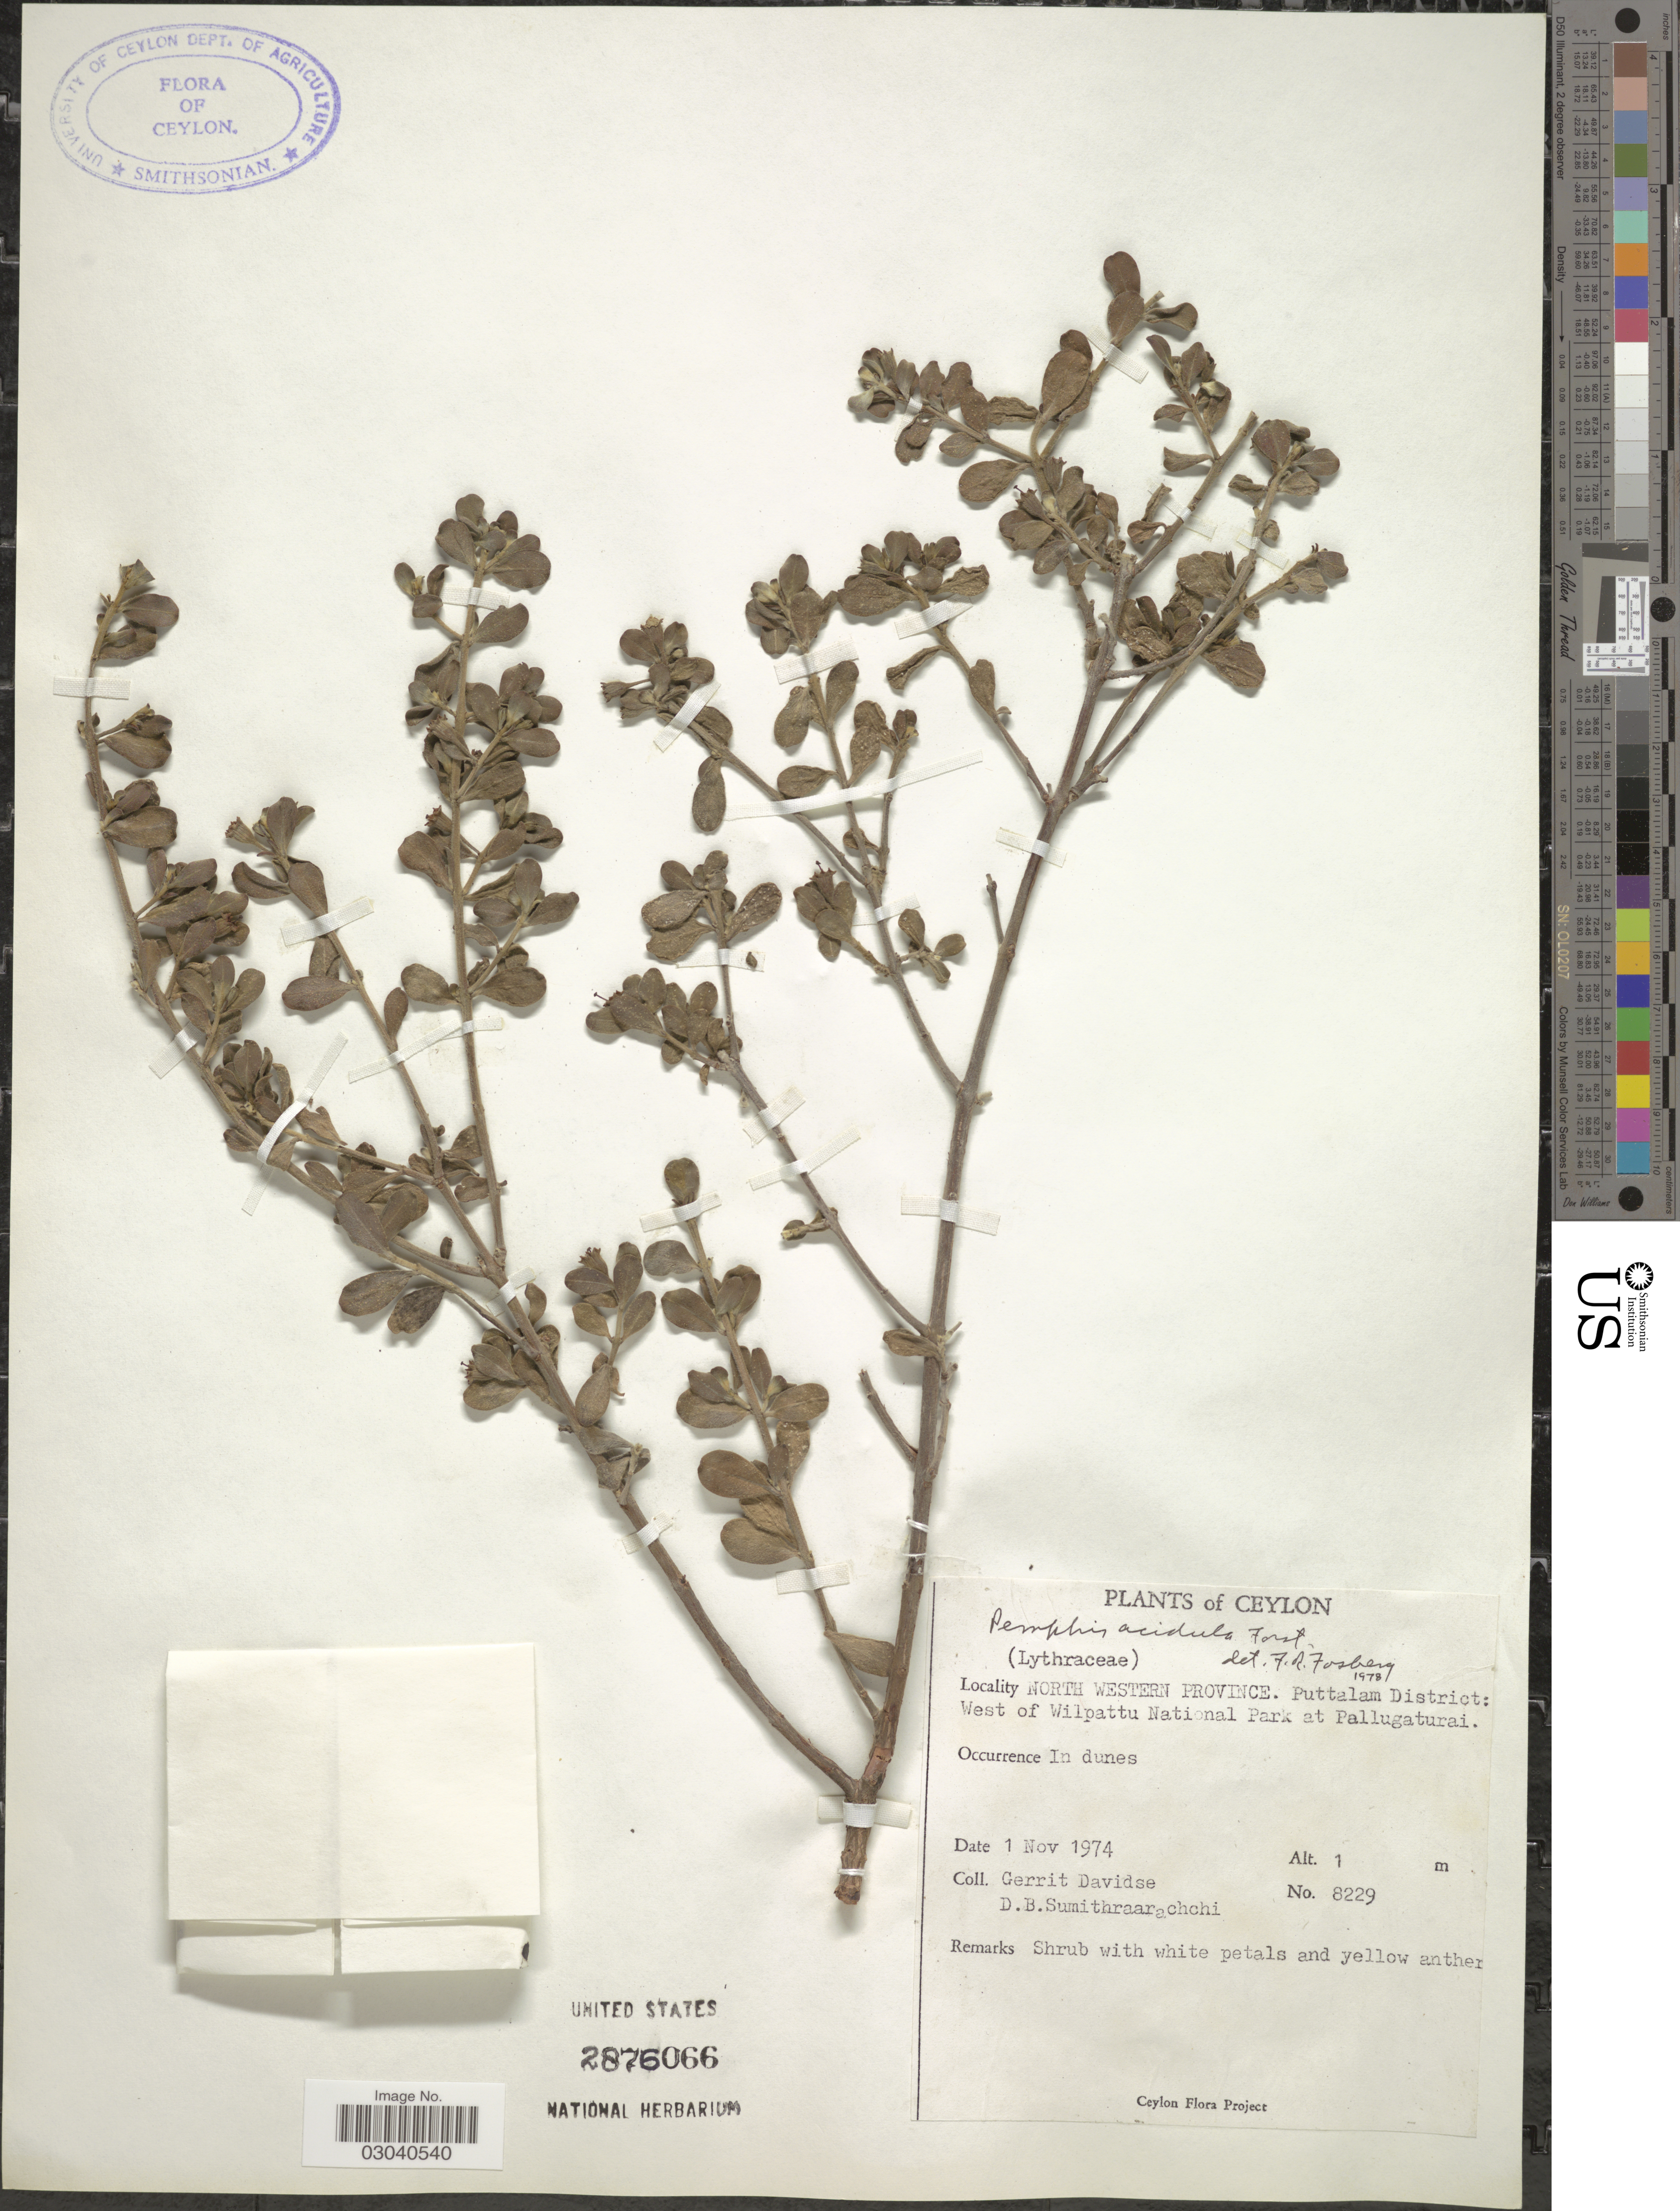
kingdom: Plantae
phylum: Tracheophyta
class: Magnoliopsida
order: Myrtales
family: Lythraceae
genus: Pemphis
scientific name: Pemphis acidula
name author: J.R. Forst. & G. Forst.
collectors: G. Davidse & D. B. Sumithraarachchi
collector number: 8229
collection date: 1974-11-01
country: Sri Lanka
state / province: North Western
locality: Ceylon. Puttalam District: West of Wilpattu National Park at Pallugaturai.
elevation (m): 1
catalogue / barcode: US 2876066